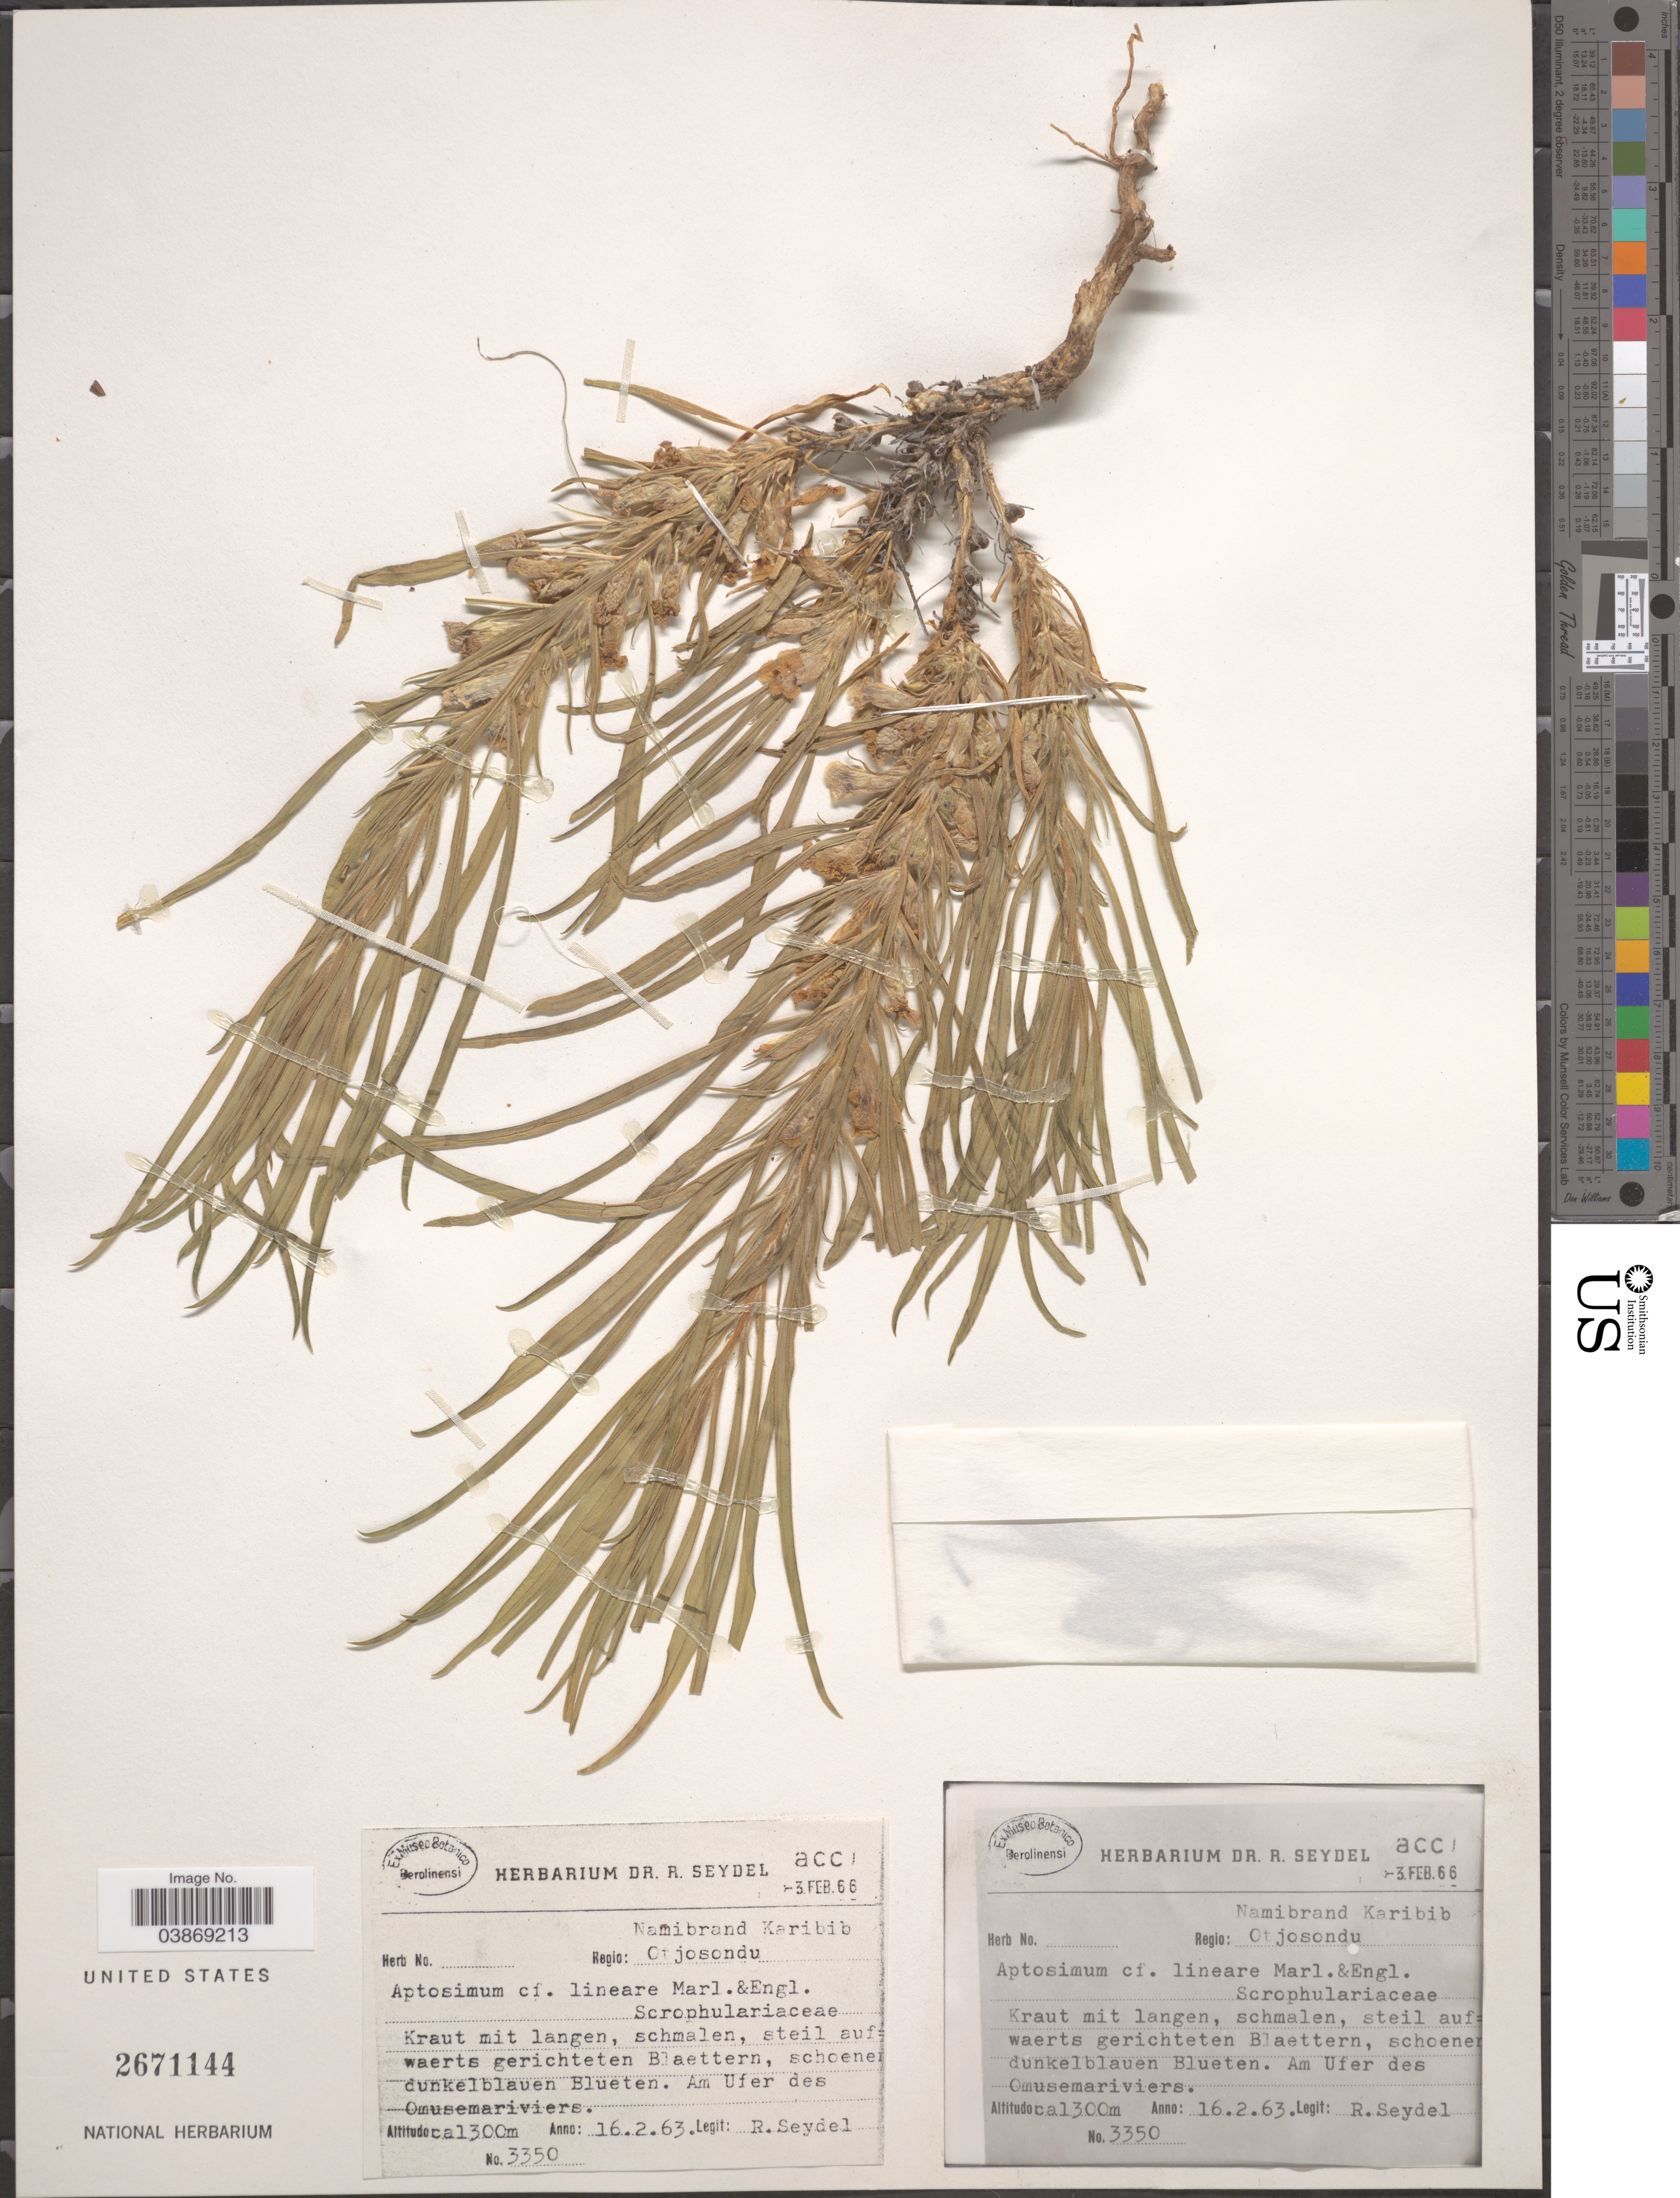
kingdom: Plantae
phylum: Tracheophyta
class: Magnoliopsida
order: Lamiales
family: Scrophulariaceae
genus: Aptosimum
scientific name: Aptosimum lineare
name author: Marloth & Engl.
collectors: R. Seydel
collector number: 3350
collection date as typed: Transcribed d/m/y: 16/2/63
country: Namibia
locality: Namibrand Karibib. [unsure placement] Regio: Otjosondu. Am Ufer des Omusemariviers.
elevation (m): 1300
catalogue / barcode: US 2671144